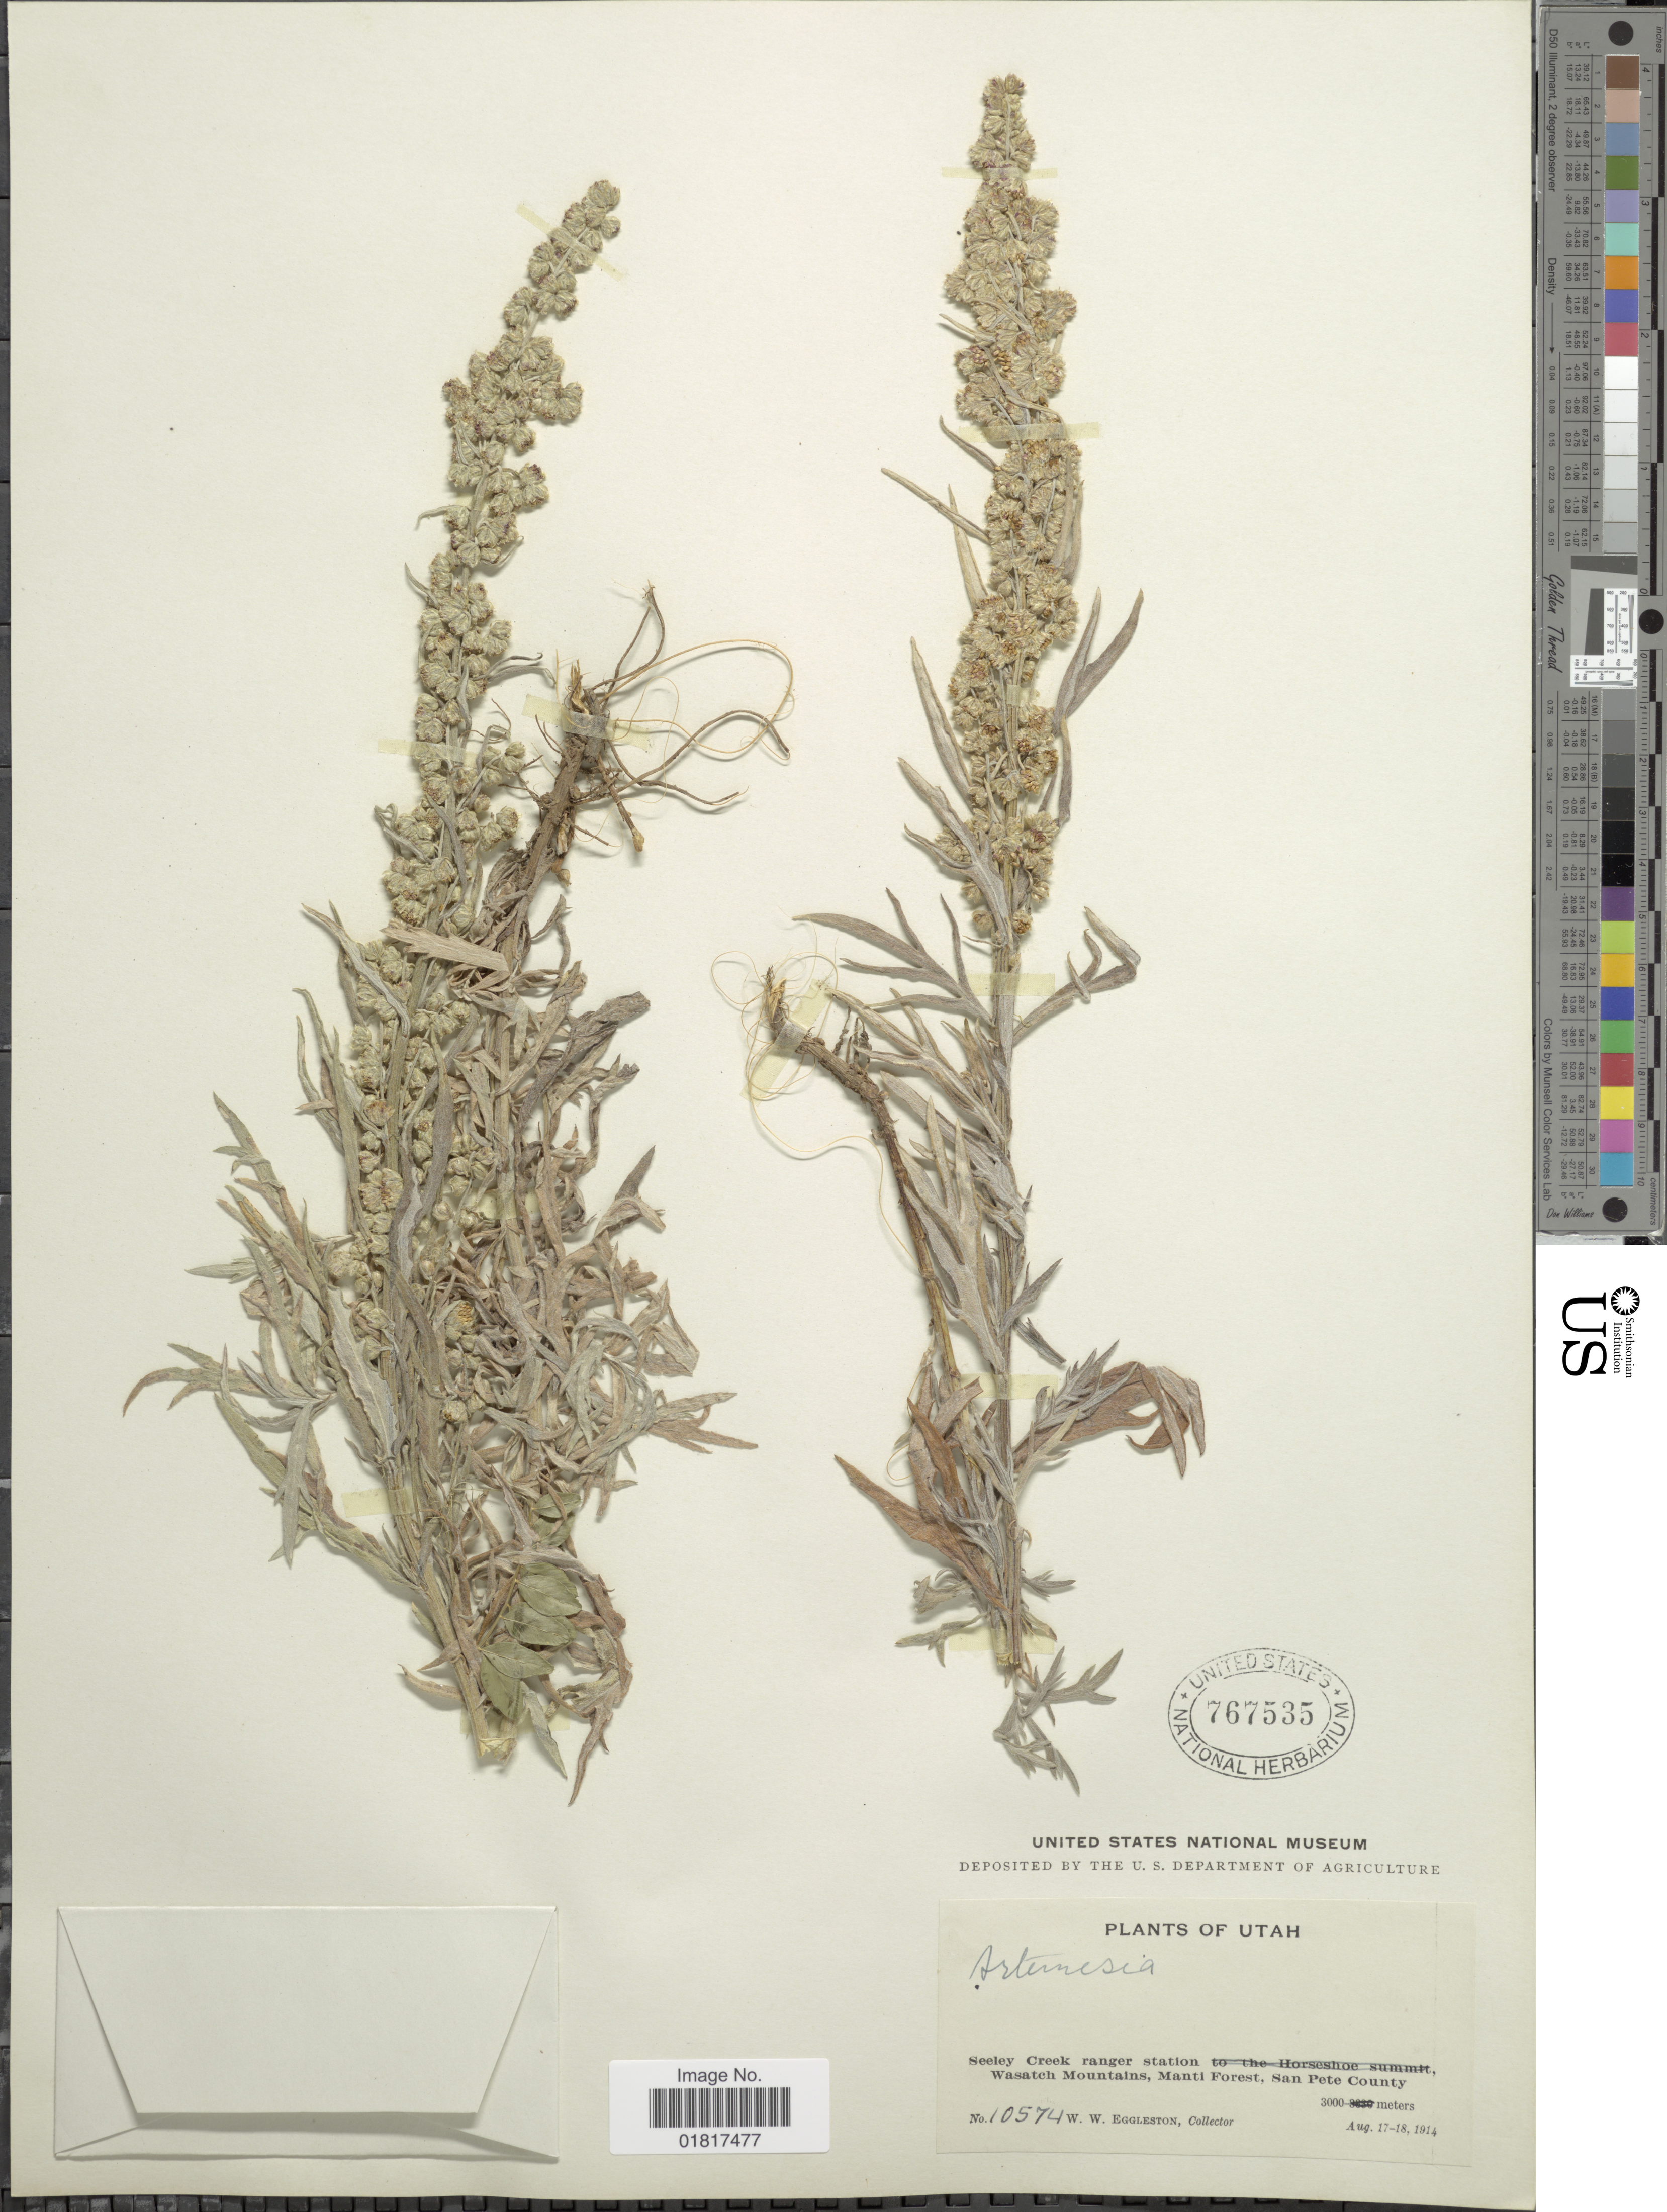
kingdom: Plantae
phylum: Tracheophyta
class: Magnoliopsida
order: Asterales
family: Asteraceae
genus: Artemisia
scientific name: Artemisia sp.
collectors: W. W. Eggleston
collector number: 10574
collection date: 1914-08-17/1914-08-18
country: United States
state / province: Utah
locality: Seeley Creek ranger station, Wasatch Mountains, Manti Forest, San Pete County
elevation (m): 3000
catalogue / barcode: US 767535